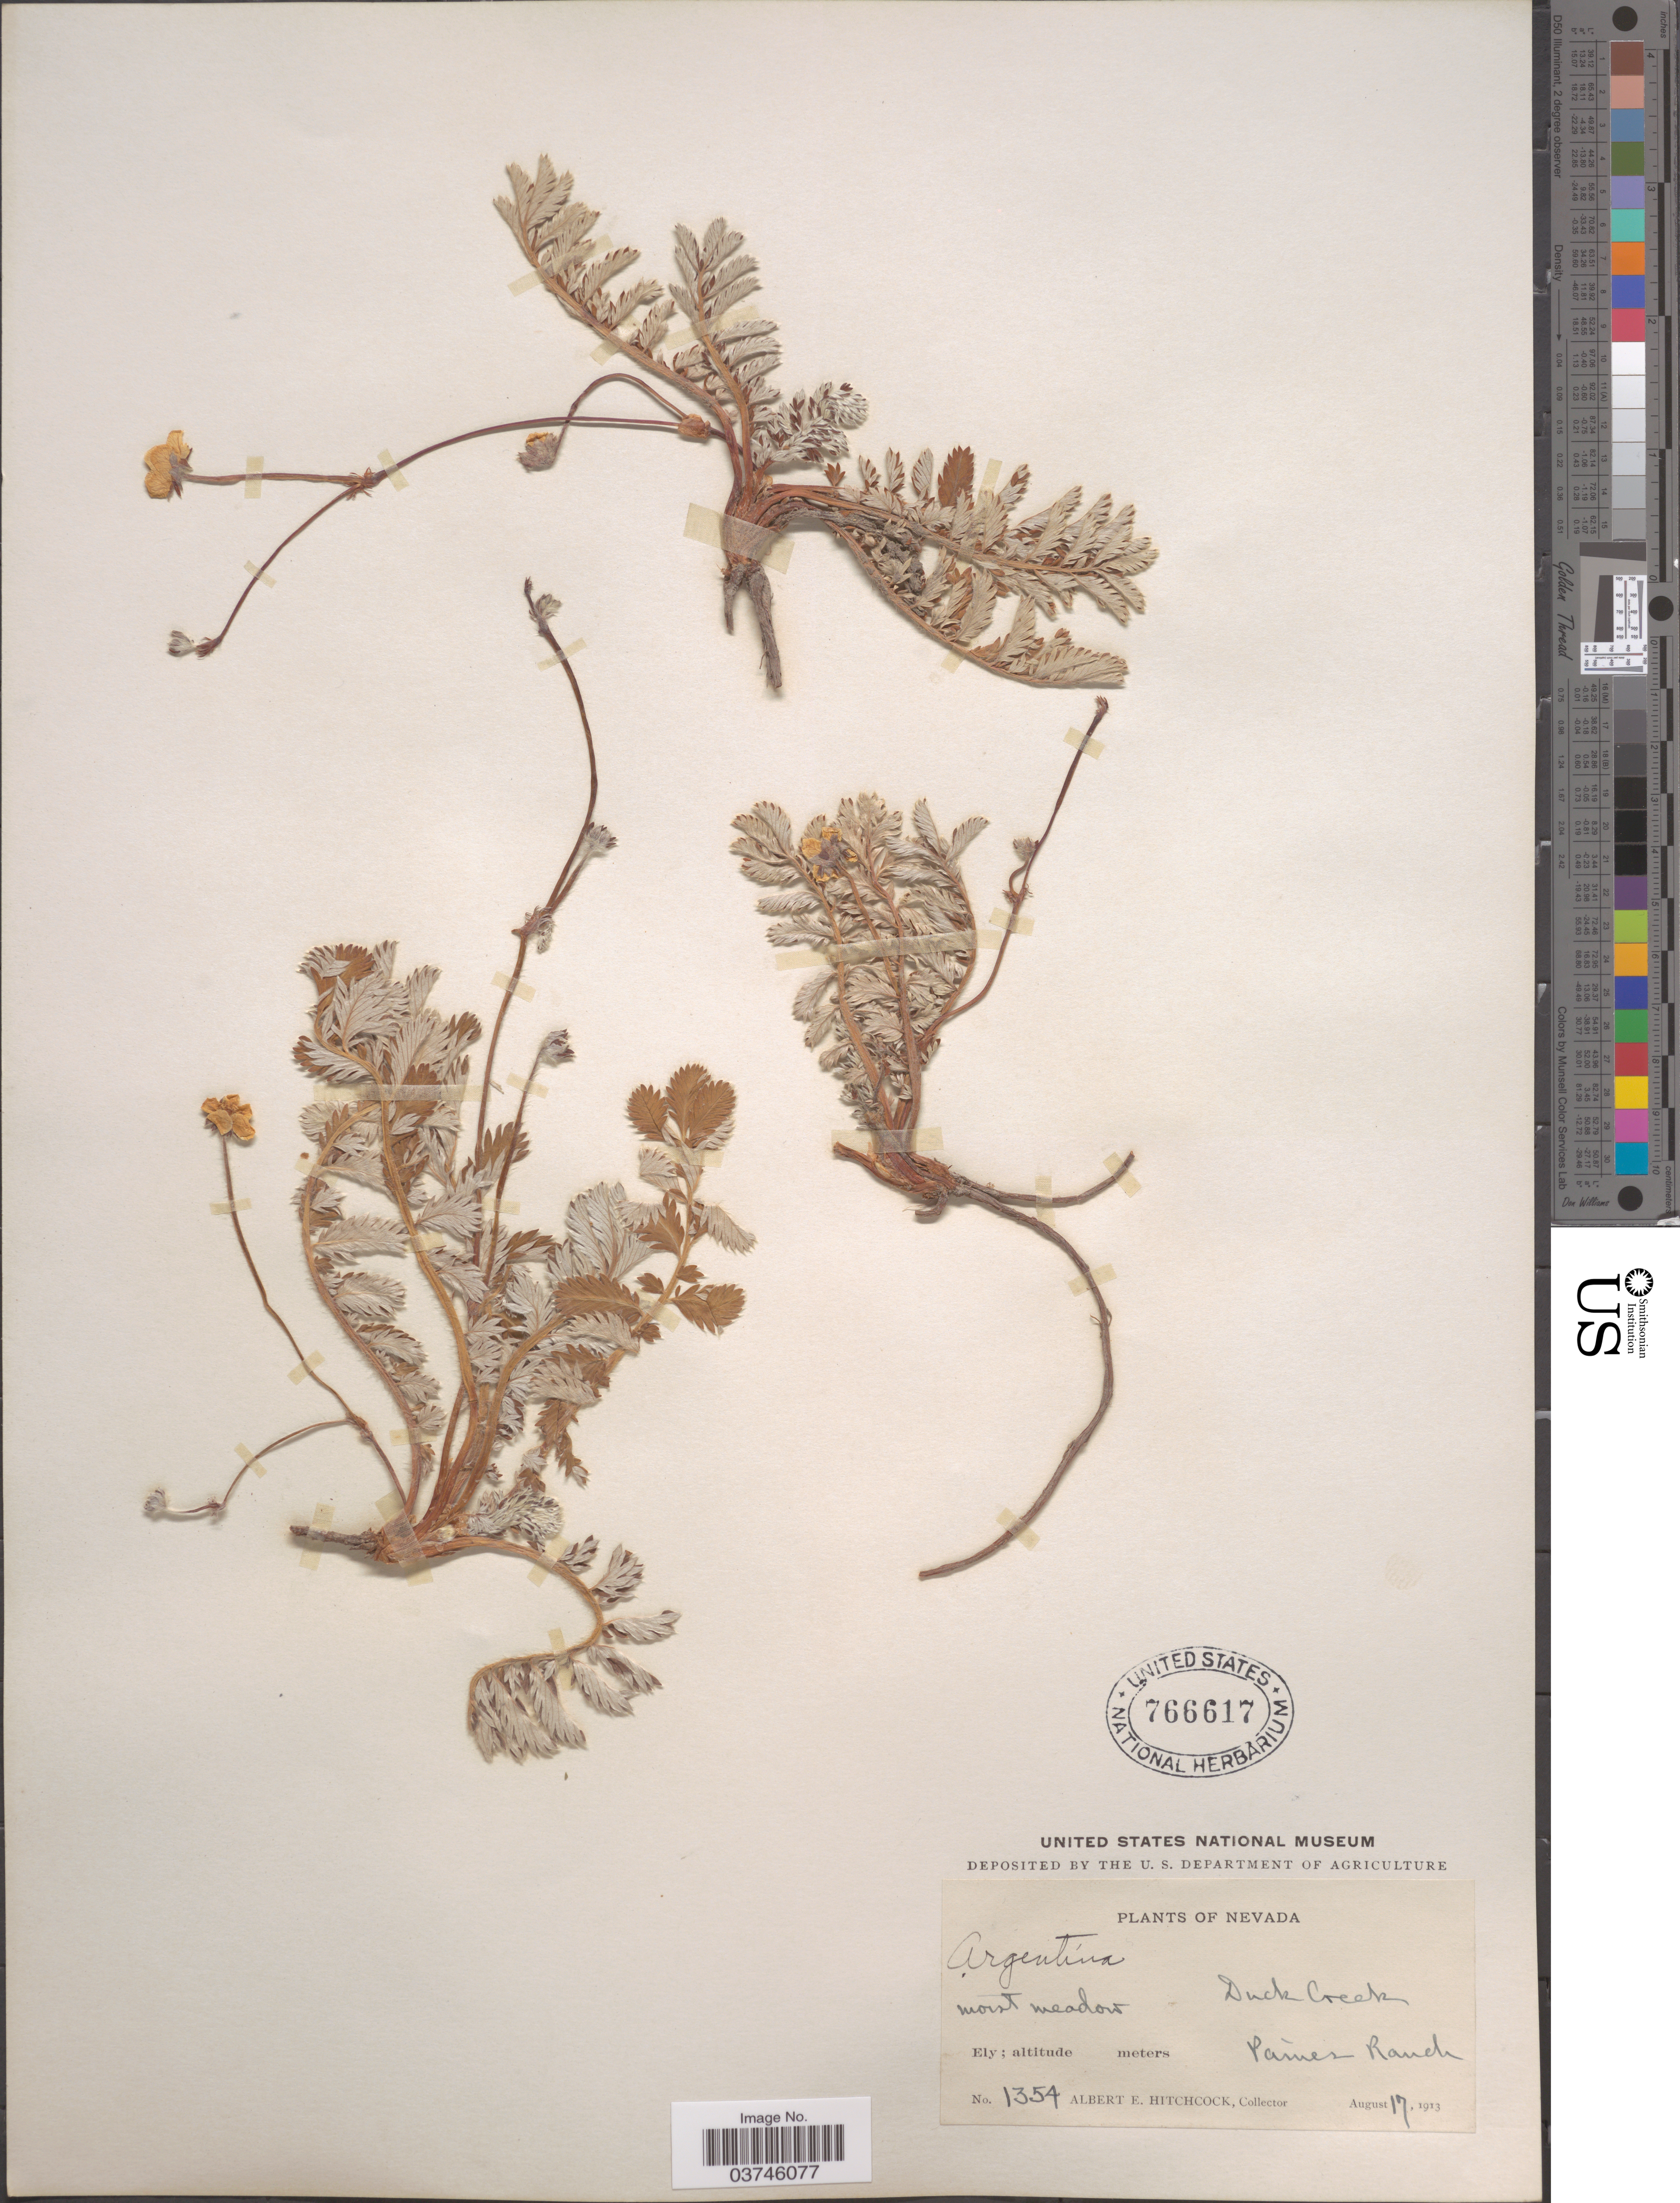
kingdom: Plantae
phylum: Tracheophyta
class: Magnoliopsida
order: Rosales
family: Rosaceae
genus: Argentina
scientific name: Argentina anserina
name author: (L.) Rydb.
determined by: Strong, Mark T., (BOT), Smithsonian Institution - National Museum of Natural History (UNITED STATES)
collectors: A. Hitchcock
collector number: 1354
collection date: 1913-08-17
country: United States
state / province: Nevada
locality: Duck Creek. Ely. Paines Ranch.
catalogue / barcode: US 766617